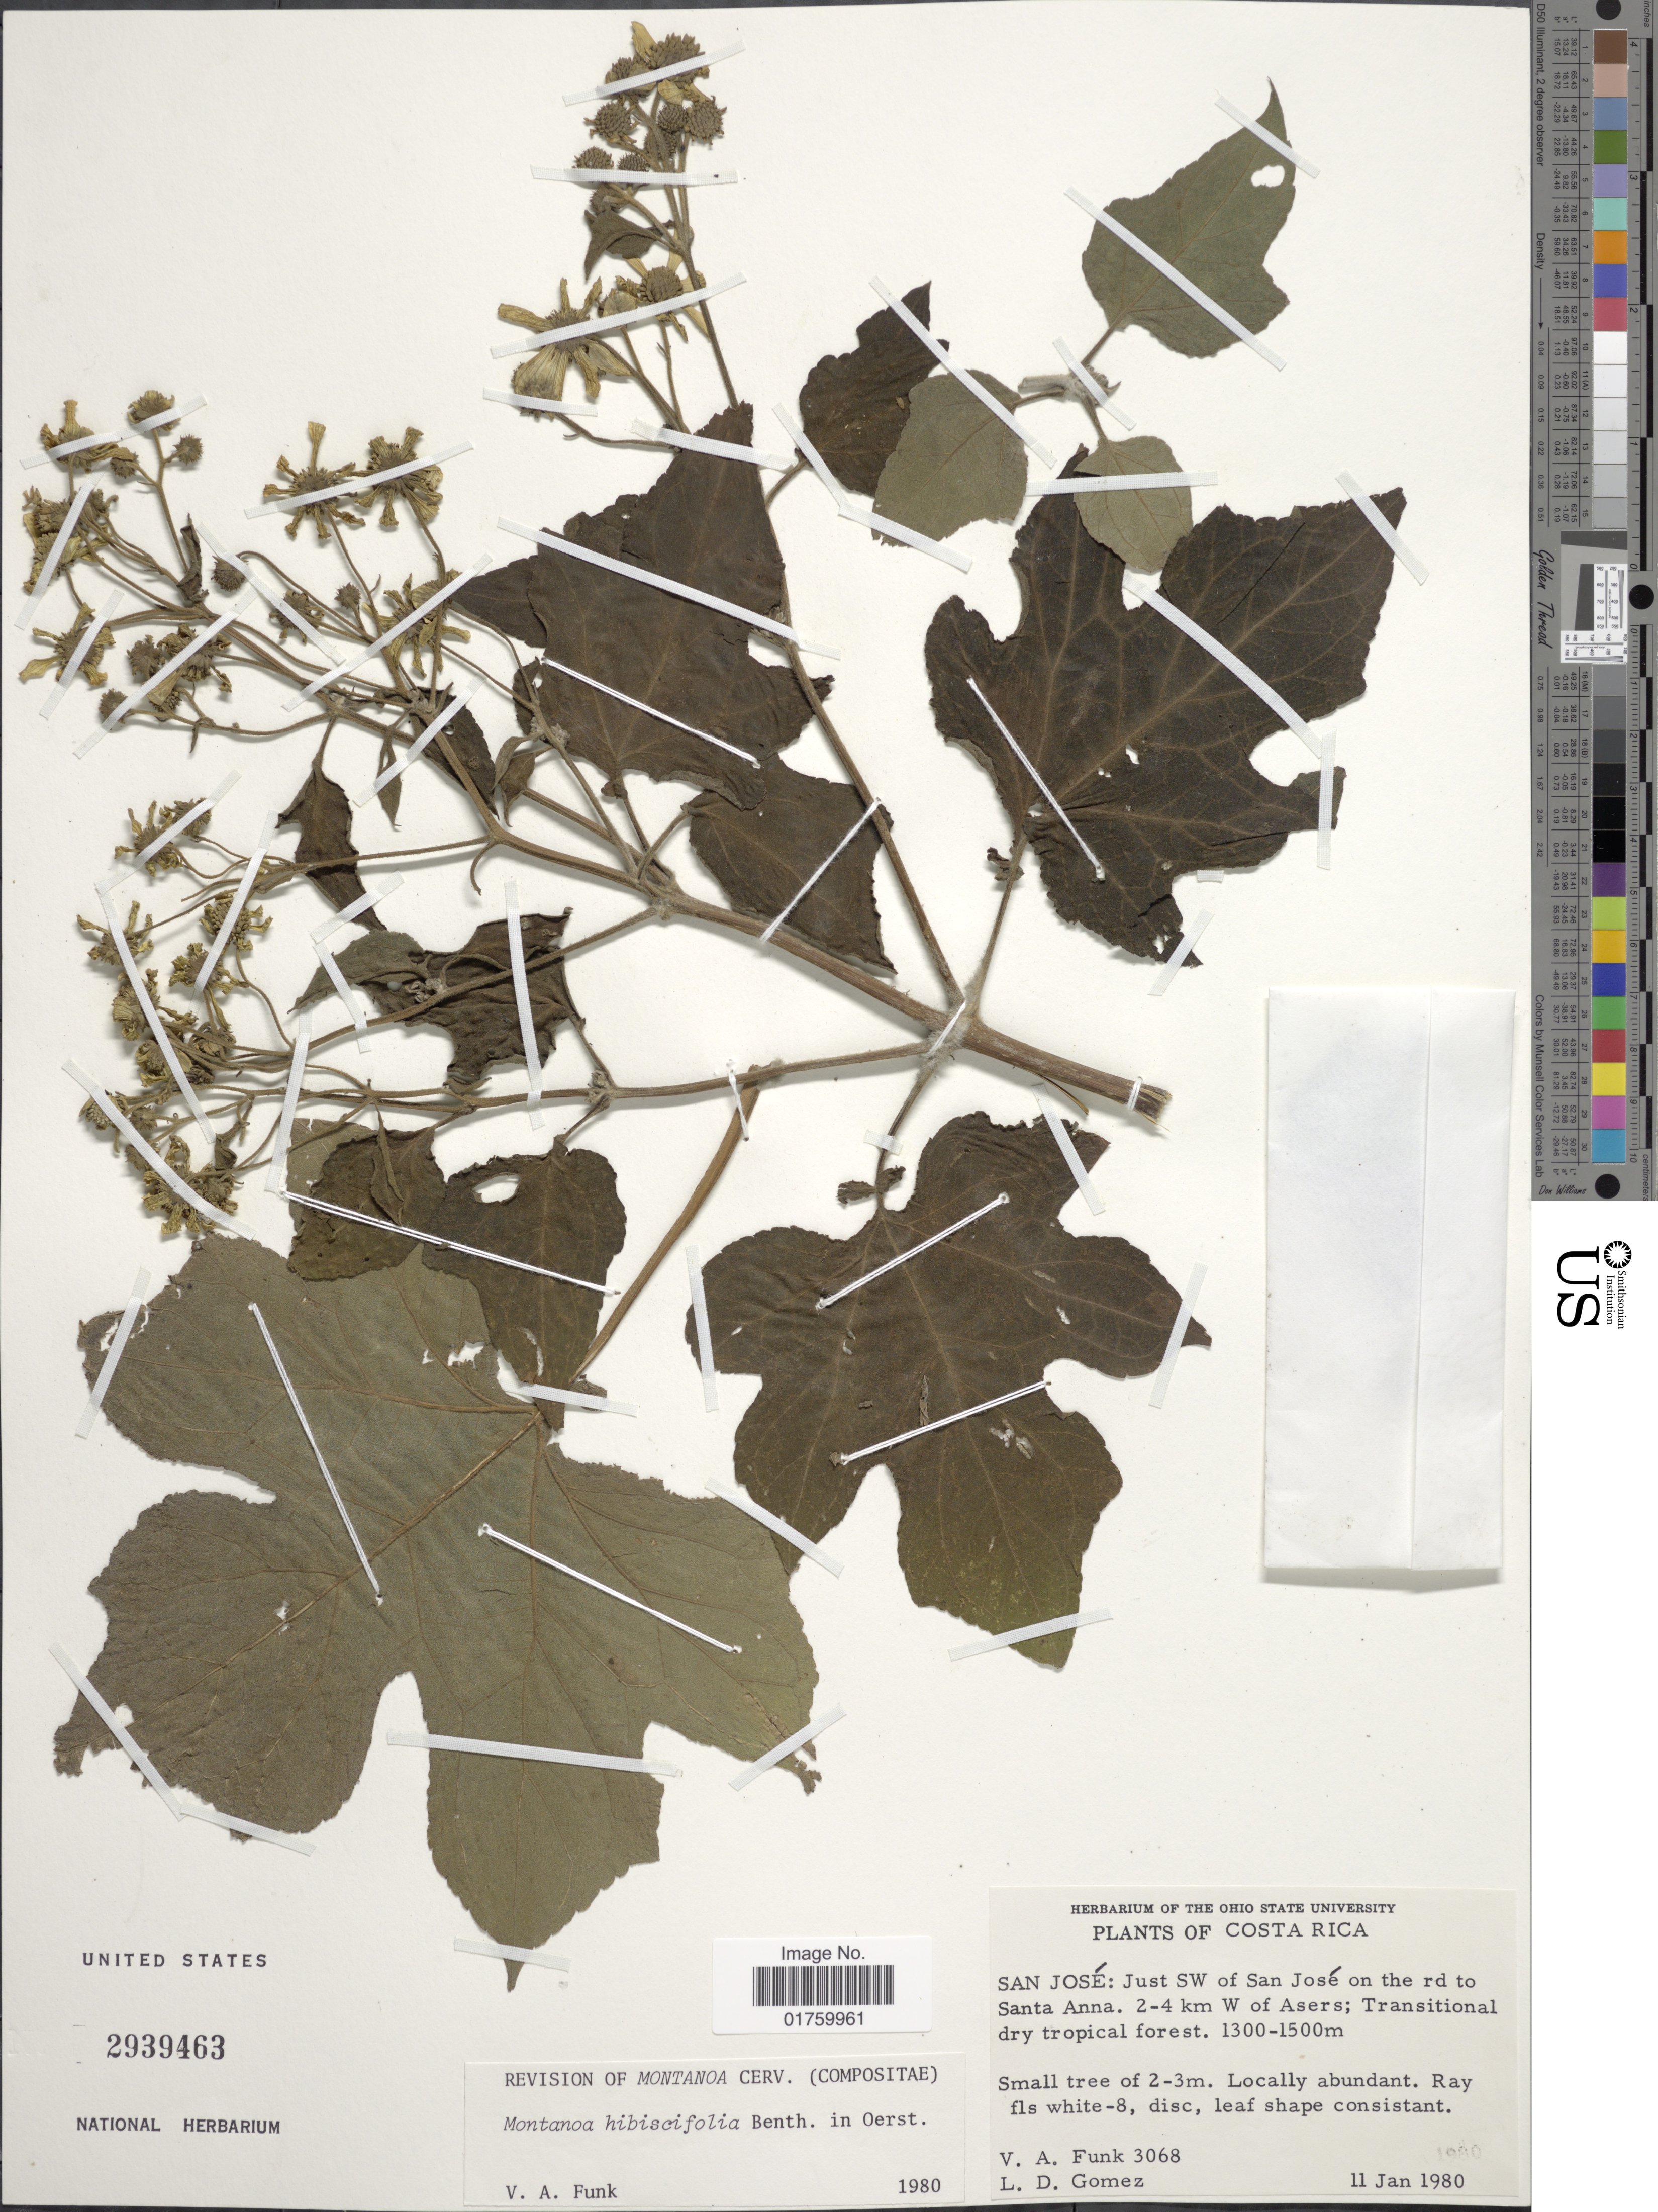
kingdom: Plantae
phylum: Tracheophyta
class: Magnoliopsida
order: Asterales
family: Asteraceae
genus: Montanoa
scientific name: Montanoa hibiscifolia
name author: Benth.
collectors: V. Funk & L. D. Gómez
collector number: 3068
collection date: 1980-01-11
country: Costa Rica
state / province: San José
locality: Just SW of San Jose on the rd to Santa Anna, 2-4 km W of Asers.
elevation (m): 1300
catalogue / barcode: US 2939463